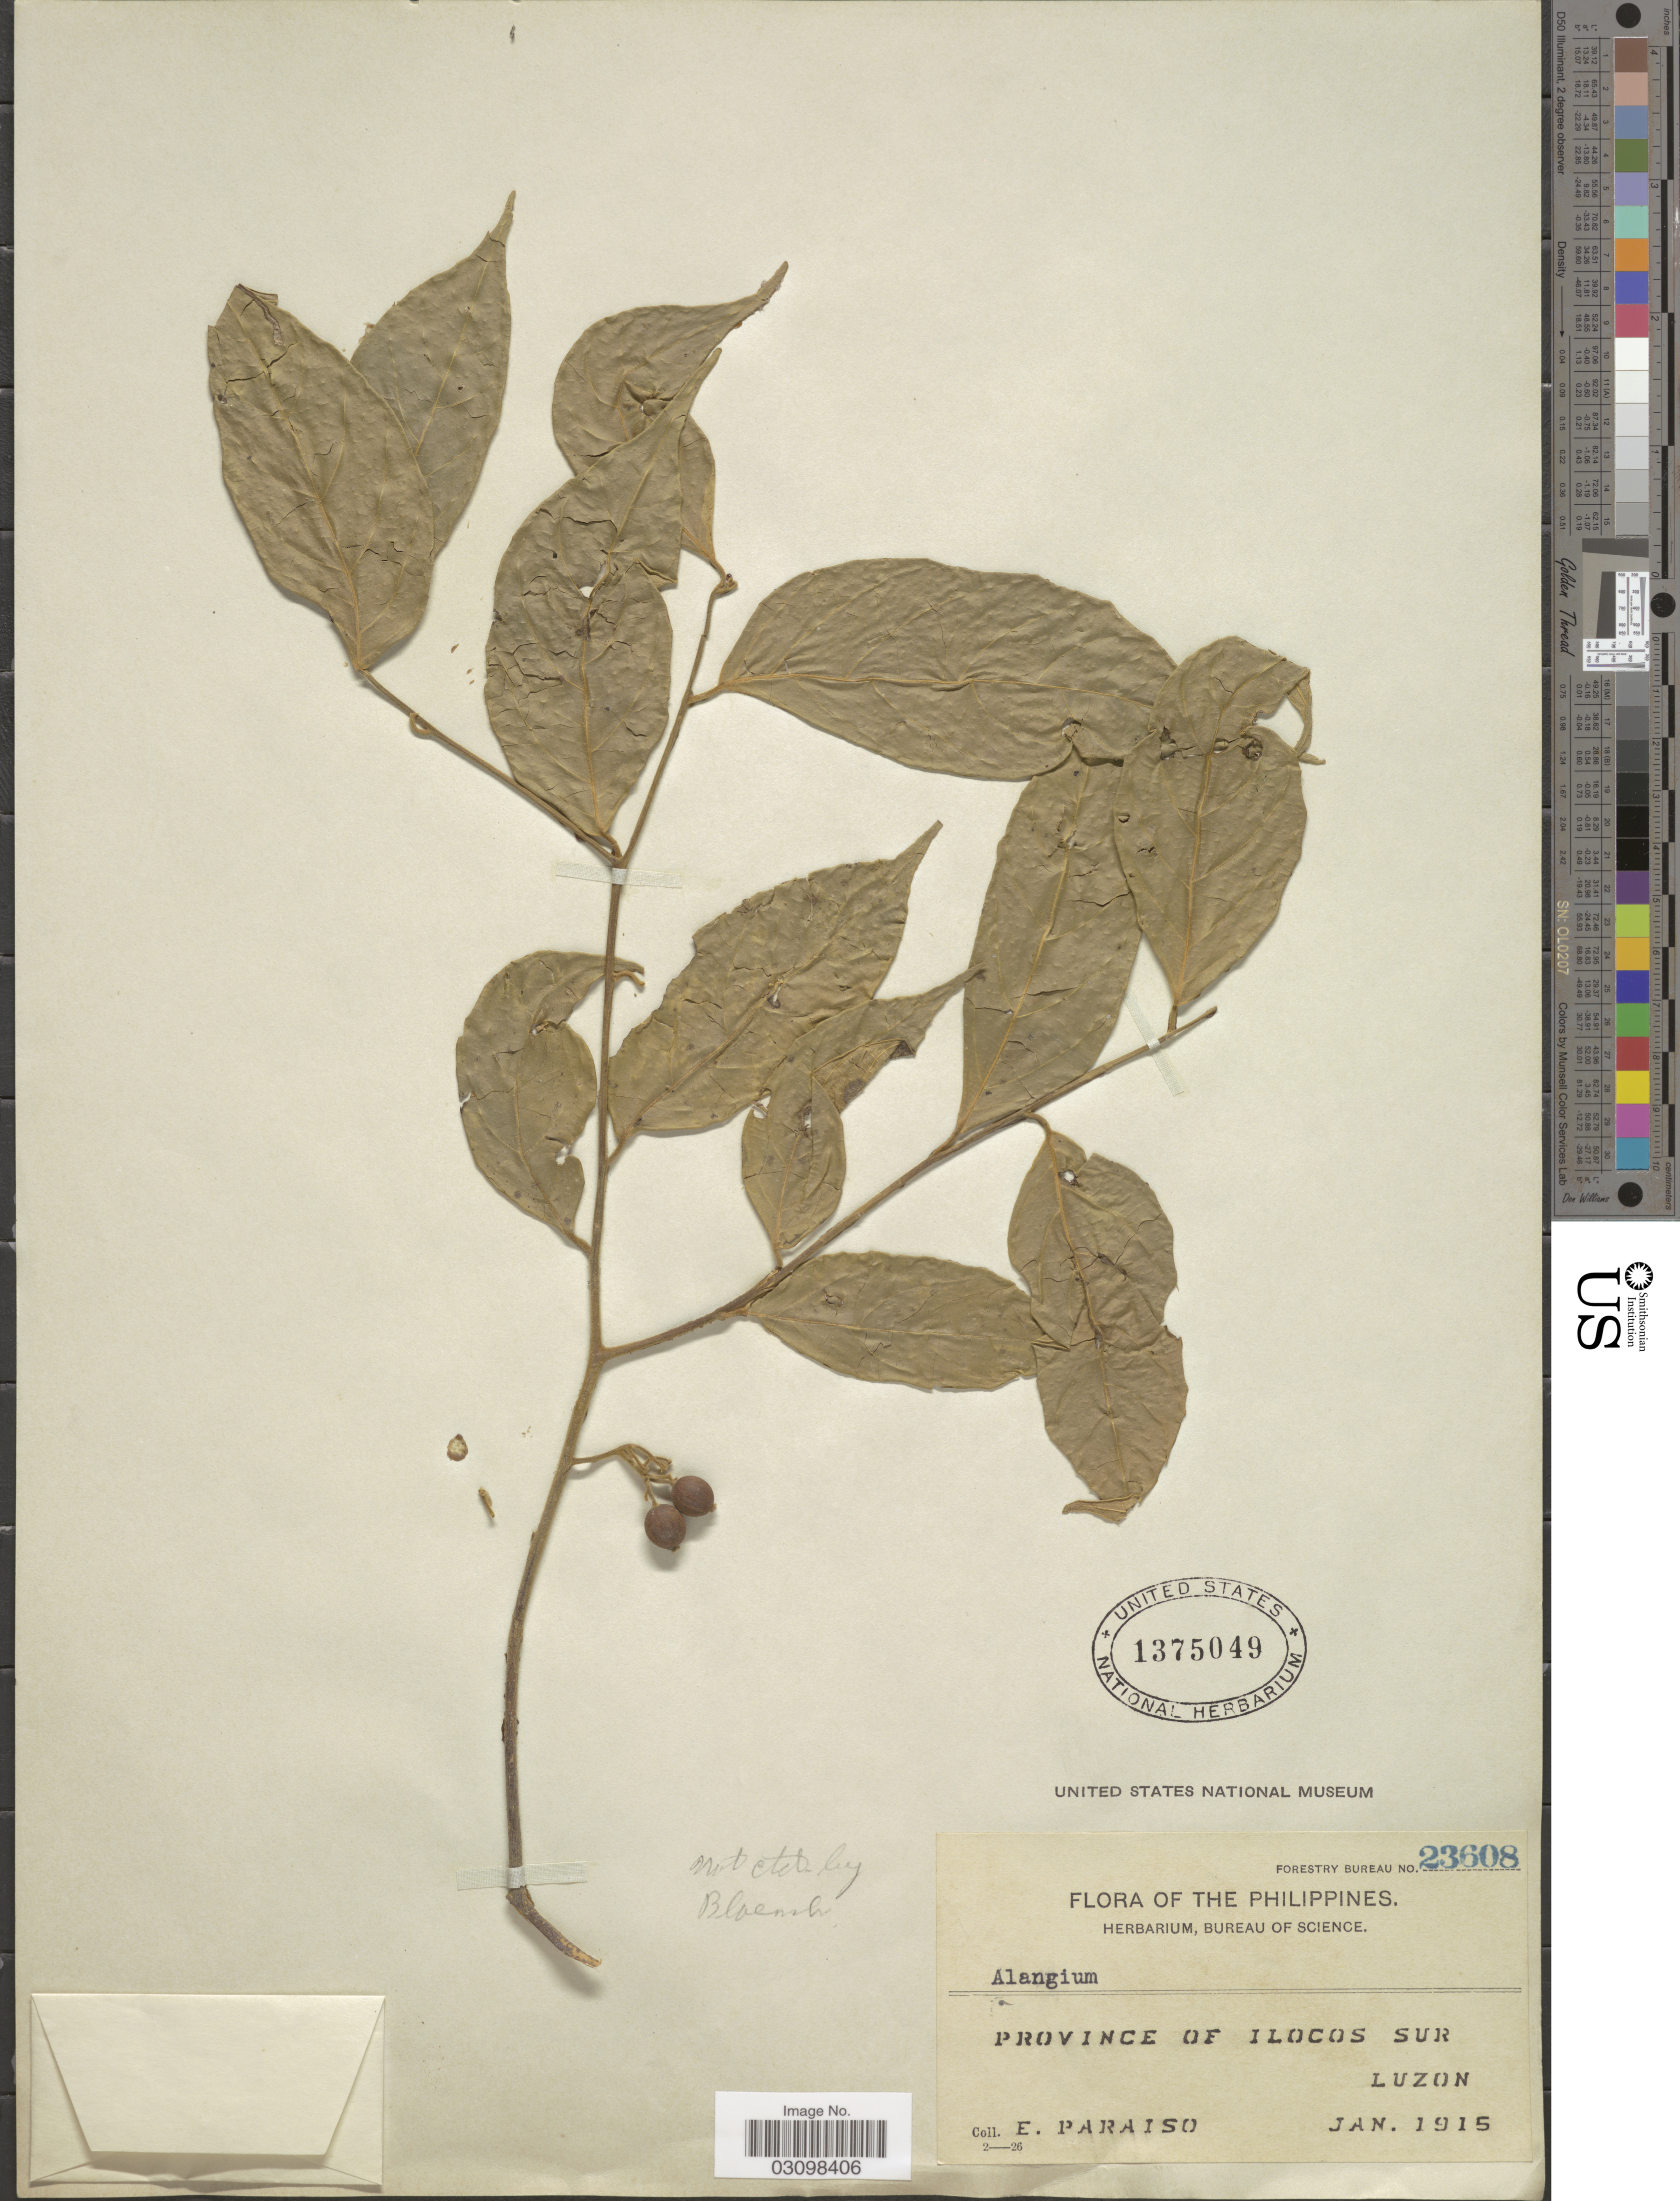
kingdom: Plantae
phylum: Tracheophyta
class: Magnoliopsida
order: Cornales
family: Cornaceae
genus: Alangium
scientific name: Alangium sp.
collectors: E. Paraiso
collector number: Forestry Bureau 23608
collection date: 1915-01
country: Philippines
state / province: Ilocos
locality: Province of Ilocos Sur. Luzon.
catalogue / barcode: US 1375049